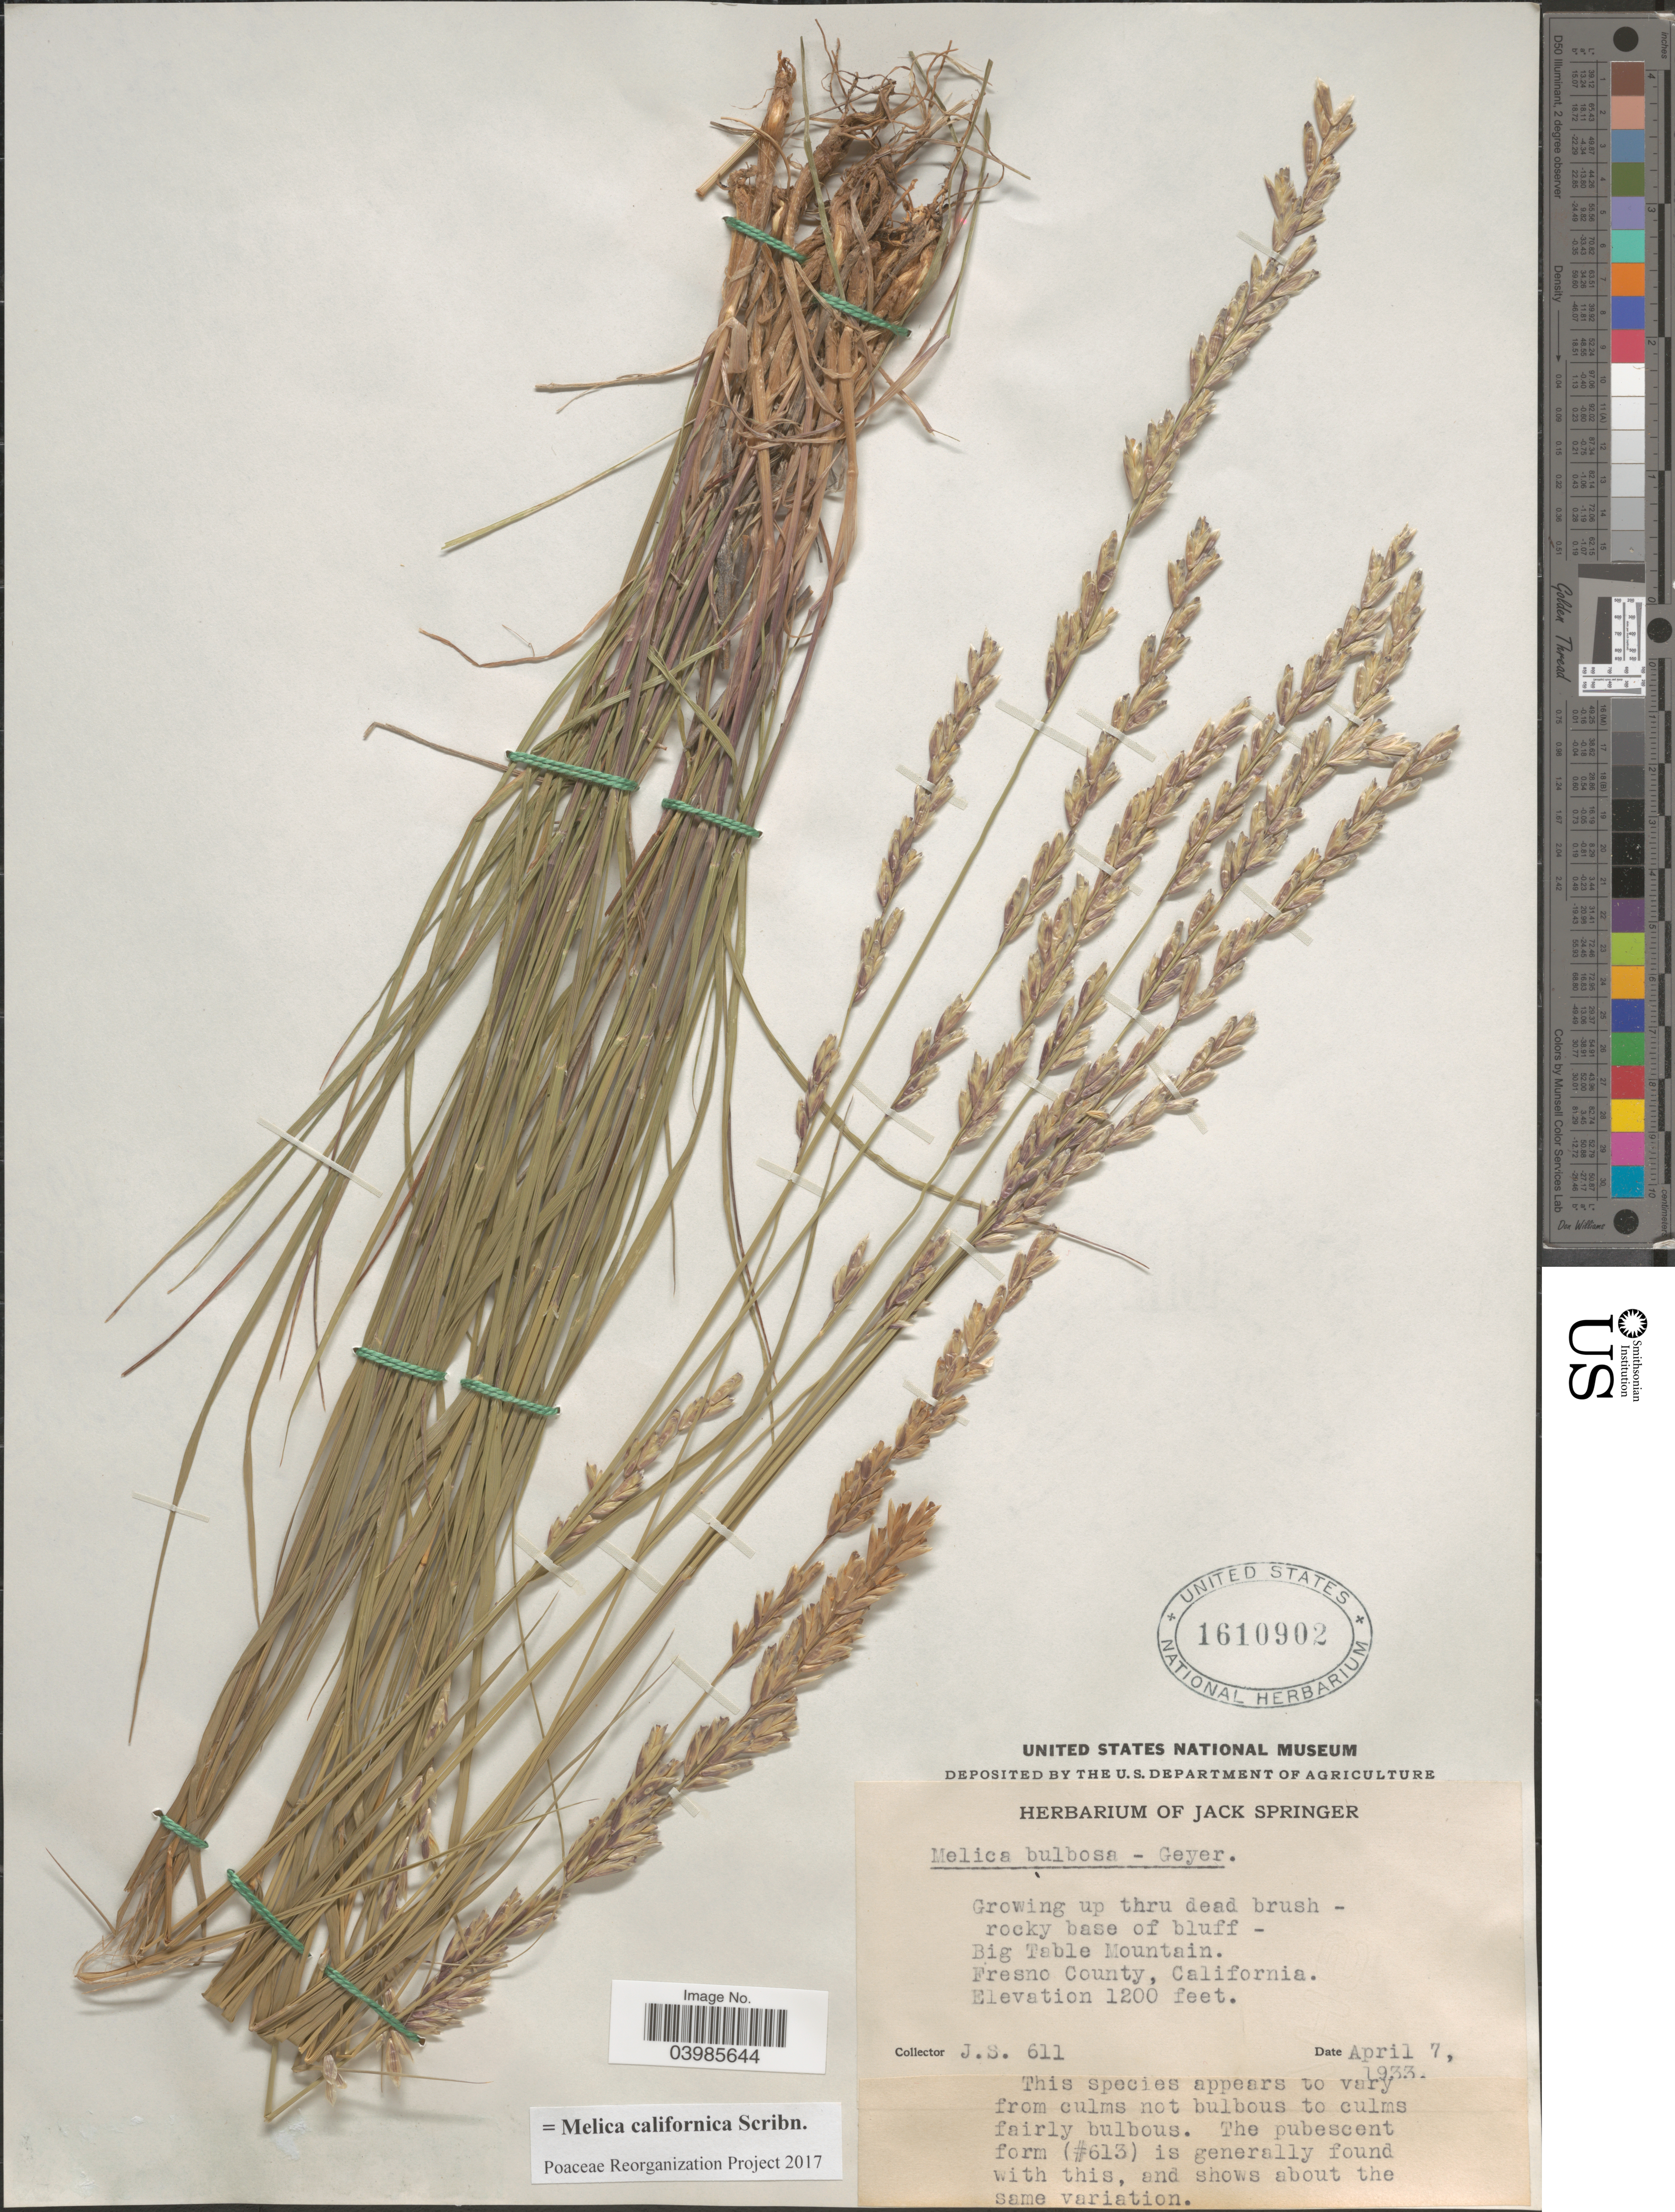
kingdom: Plantae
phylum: Tracheophyta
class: Liliopsida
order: Poales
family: Poaceae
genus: Melica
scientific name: Melica californica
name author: Scribn.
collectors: J. Springer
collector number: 611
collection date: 1933-04-07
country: United States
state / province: California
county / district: Fresno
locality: Big Table Mountain. Fresno County.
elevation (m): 366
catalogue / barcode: US 1610902